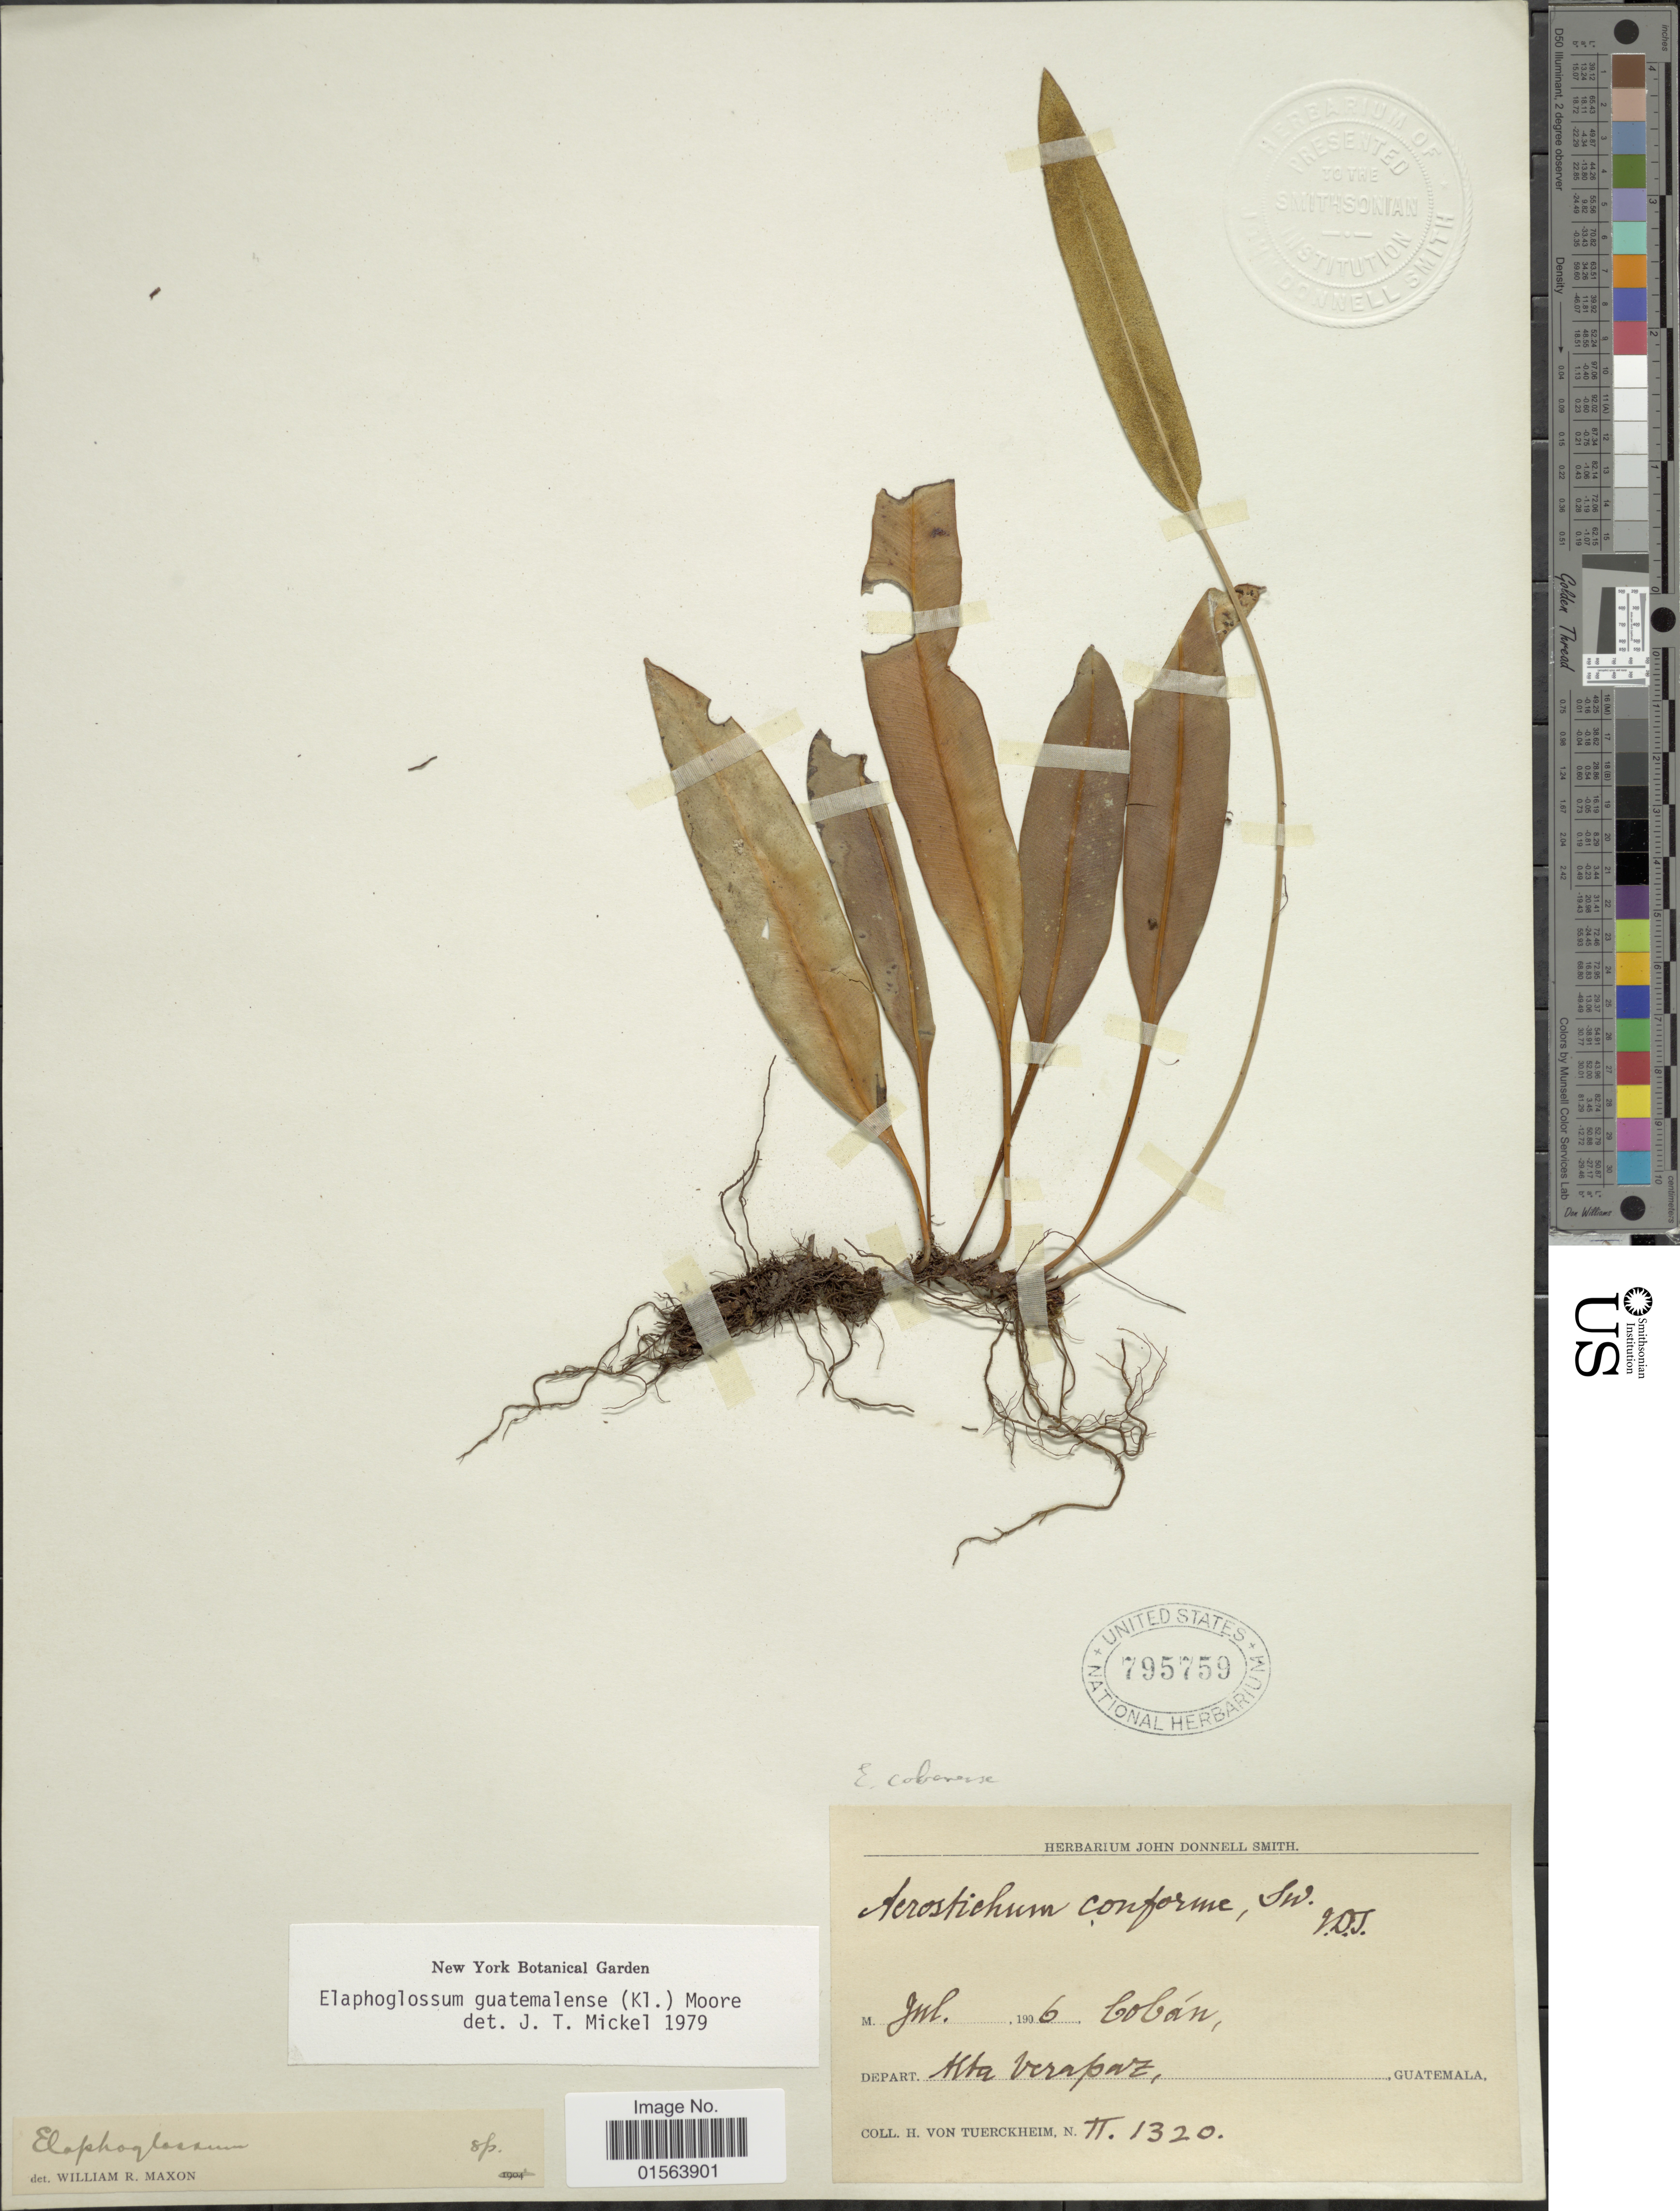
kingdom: Plantae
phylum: Tracheophyta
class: Polypodiopsida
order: Polypodiales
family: Dryopteridaceae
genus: Elaphoglossum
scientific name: Elaphoglossum guatemalense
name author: (Klotzsch) T. Moore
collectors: H. von Türckheim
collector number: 2/1320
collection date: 1906-07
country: Guatemala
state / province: Alta Verapaz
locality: Coban, Depart. Alta Verapaz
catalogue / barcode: US 795759